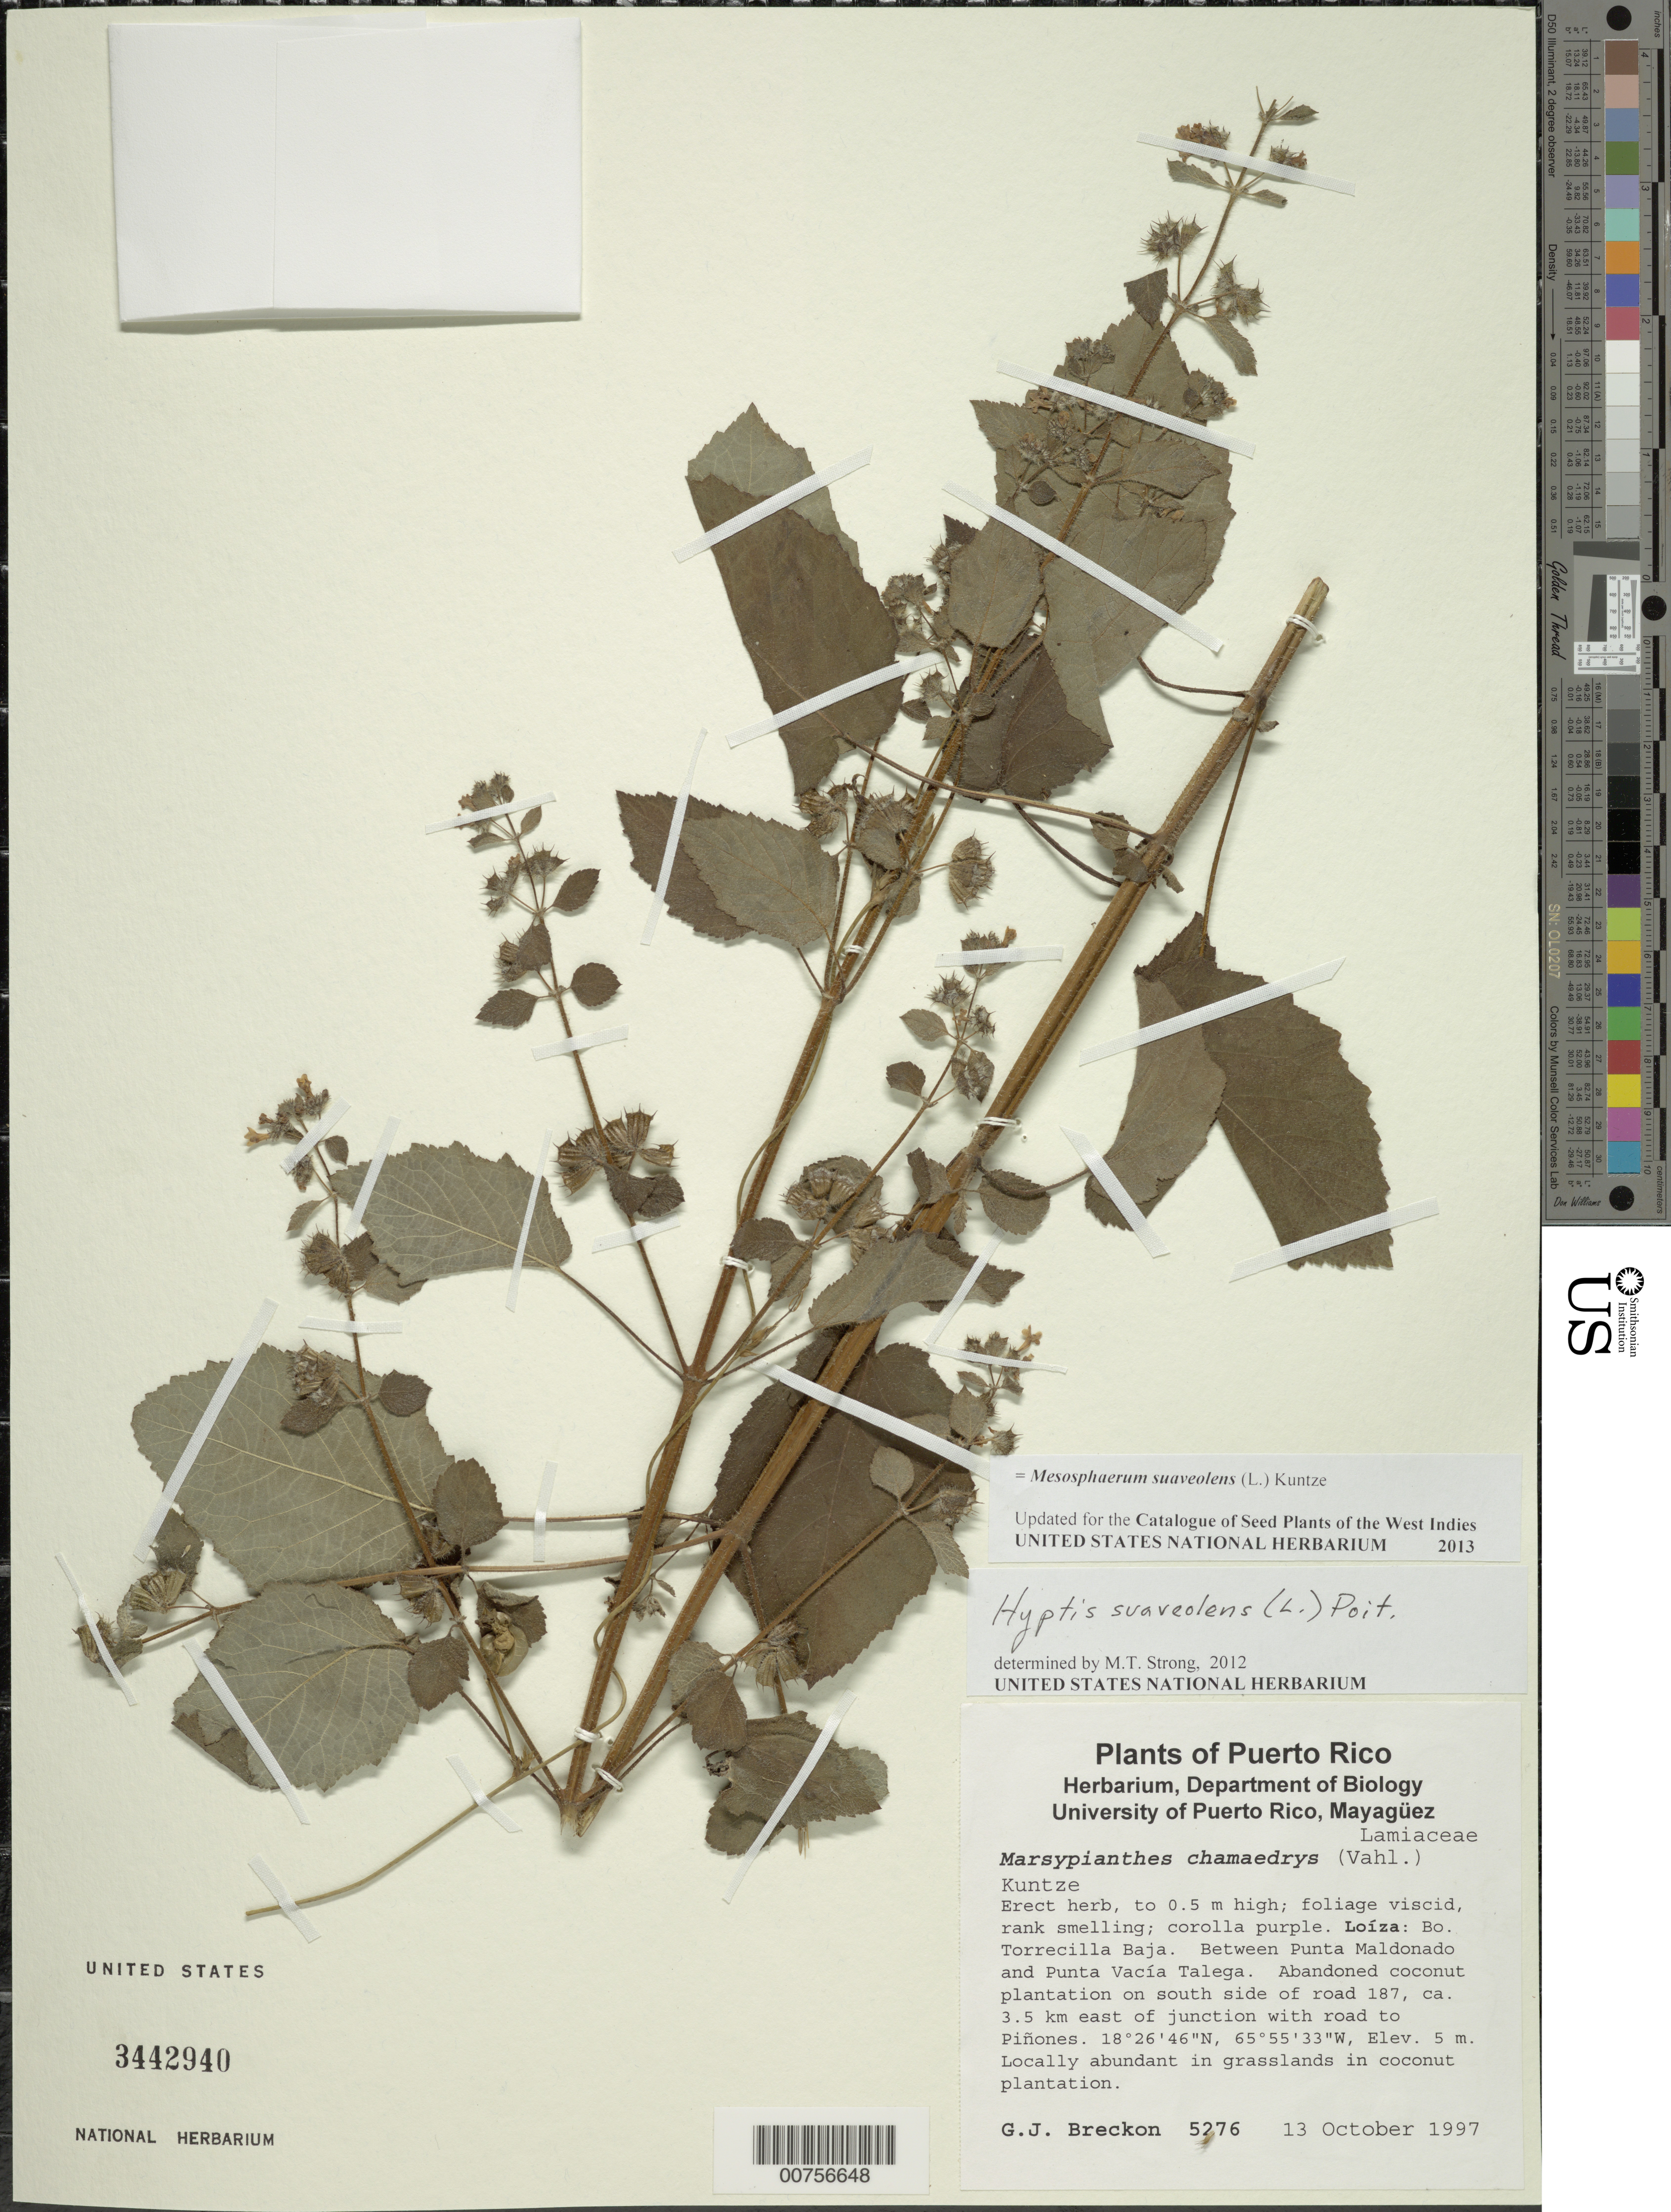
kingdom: Plantae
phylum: Tracheophyta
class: Magnoliopsida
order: Lamiales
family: Lamiaceae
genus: Mesosphaerum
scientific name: Mesosphaerum suaveolens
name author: (L.) Kuntze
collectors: G. J. Breckon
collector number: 5276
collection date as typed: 13 Oct 1997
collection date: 1997-10-13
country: Puerto Rico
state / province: Loíza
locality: Loíza: Bo. Torrecilla Baja. Between Punta Maldonado and Punta Vacía Talega. Abandoned coconut plantation on south side of road 187, ca. 3.5 km east of junction with road to Piñones.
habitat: Locally abundant in grasslands in coconut plantation.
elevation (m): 5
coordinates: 18.44611111, -65.92583333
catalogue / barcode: US 3442940